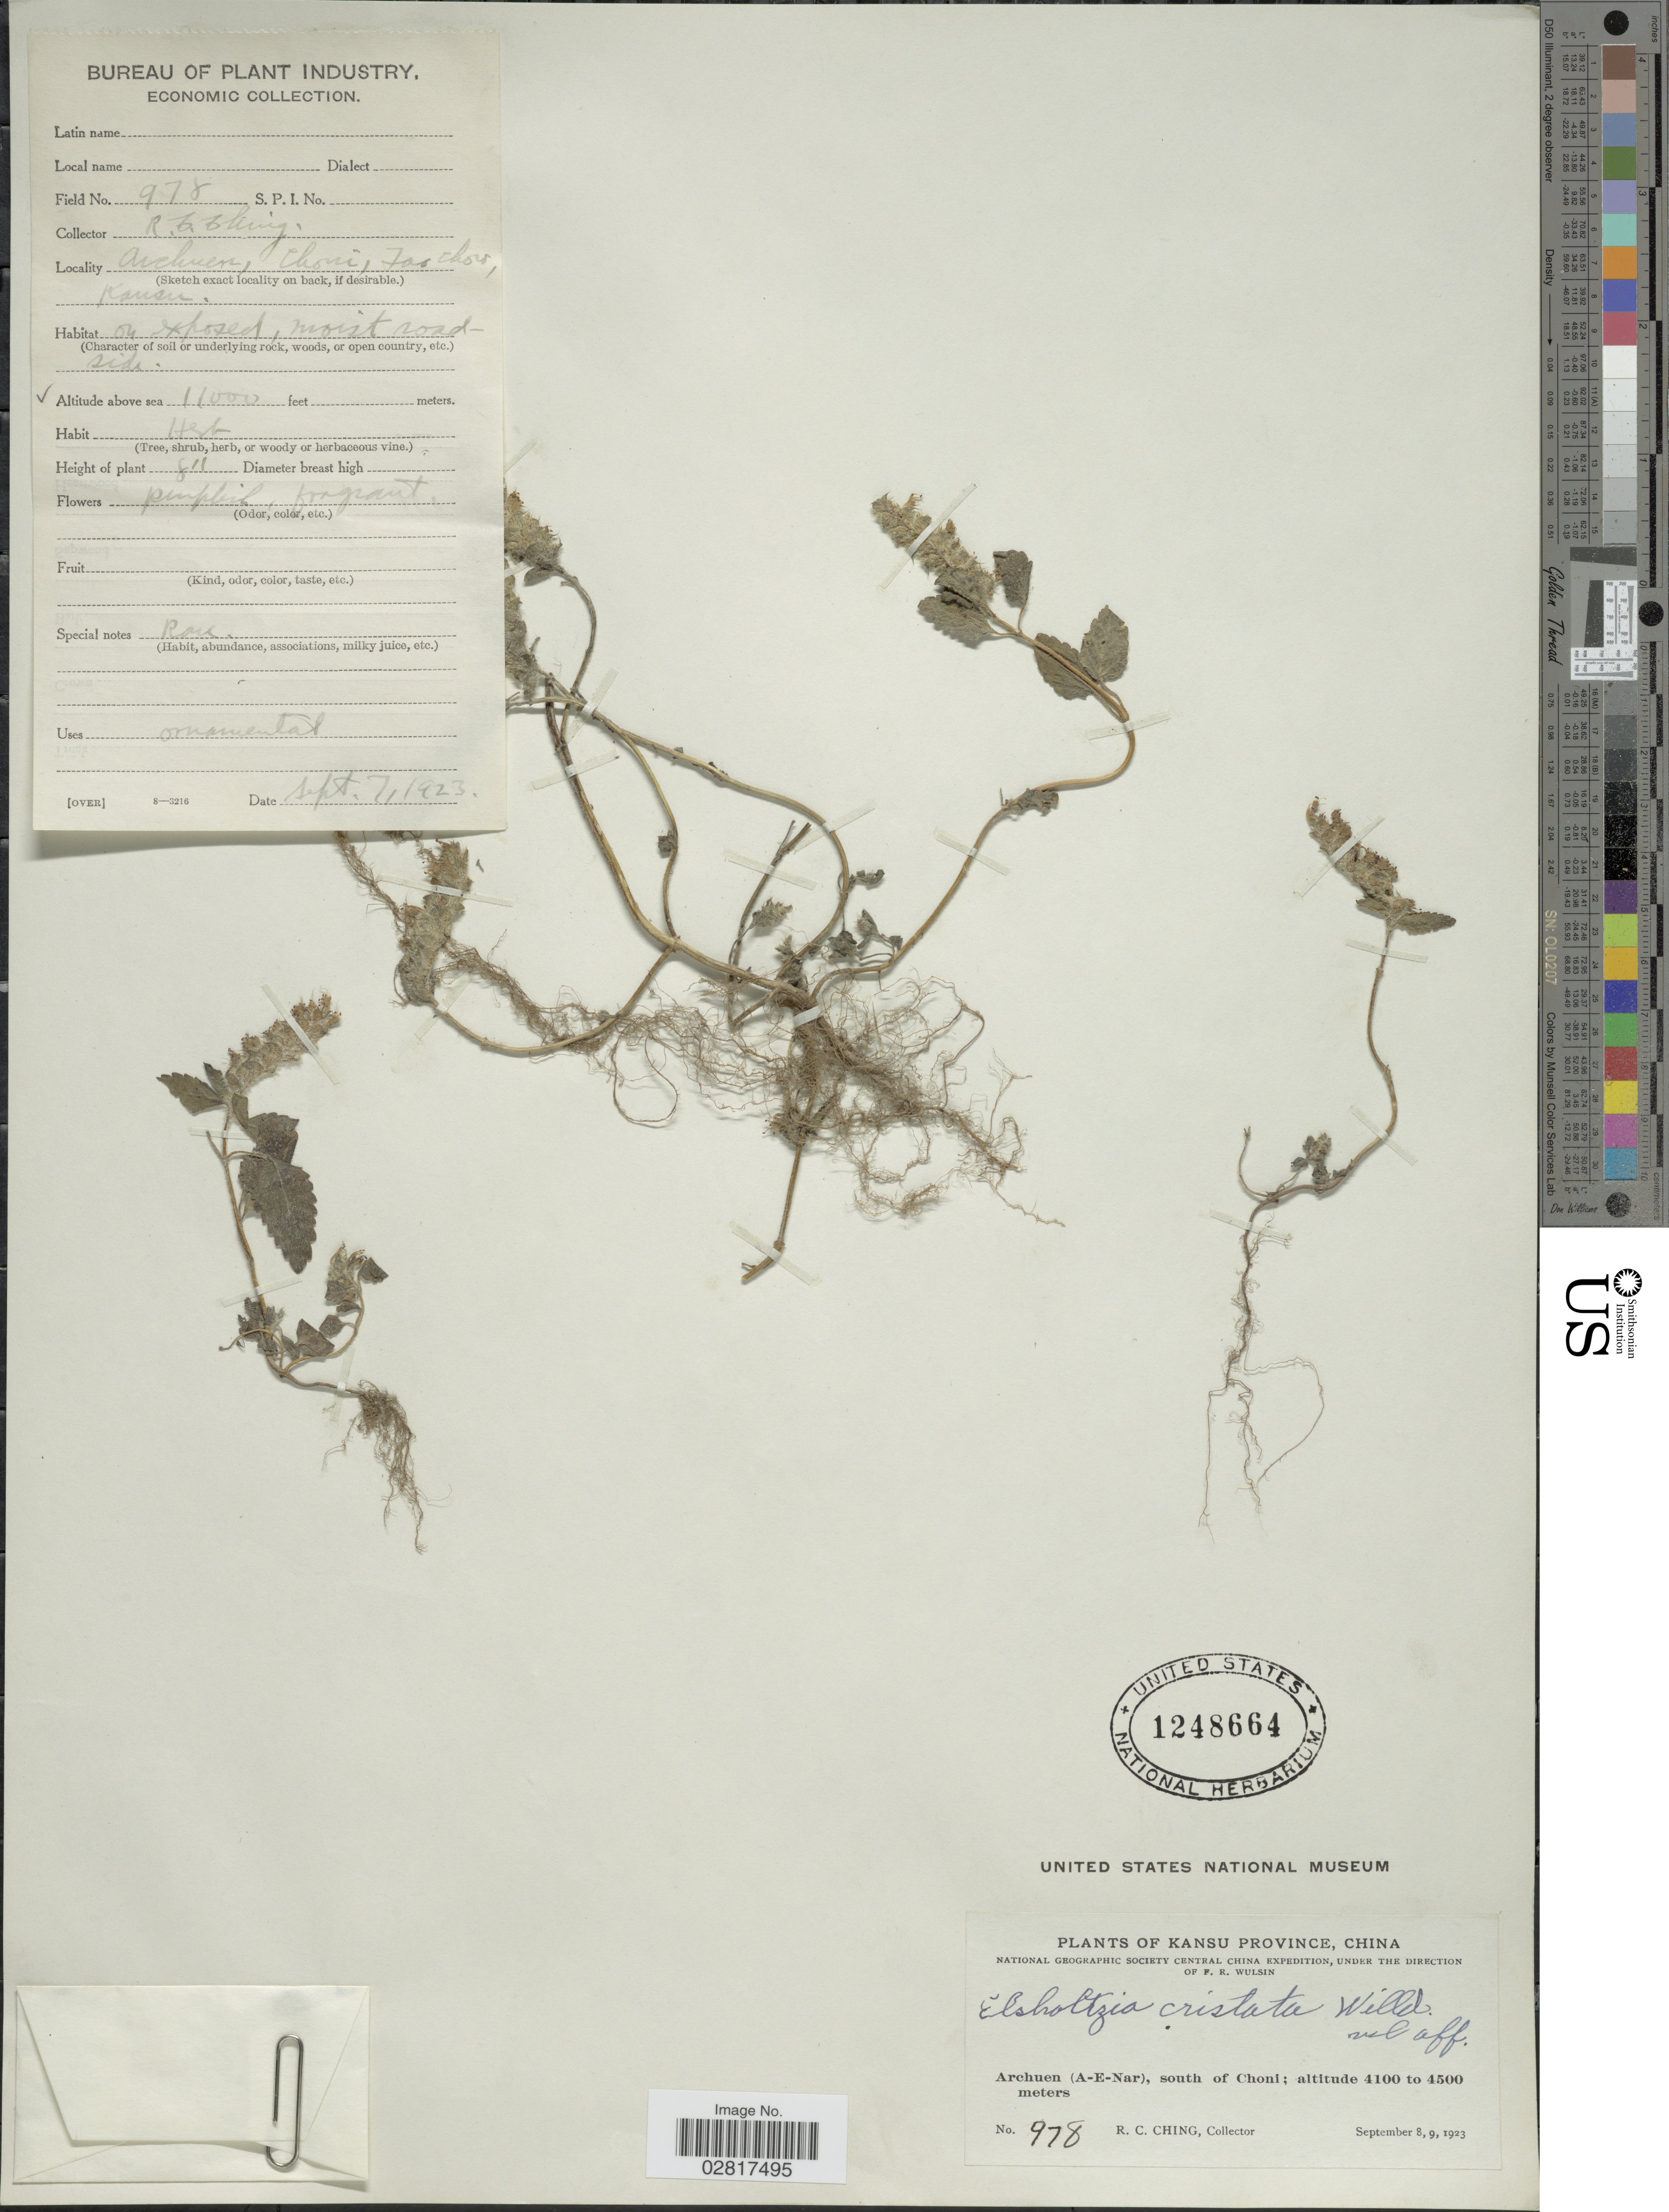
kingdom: Plantae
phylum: Tracheophyta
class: Magnoliopsida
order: Lamiales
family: Lamiaceae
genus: Elsholtzia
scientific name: Elsholtzia patrinii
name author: (Lepech.) Garcke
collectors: R. C. Ching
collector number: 978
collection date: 1923-09-07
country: China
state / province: Gansu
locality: Kansu Province, Archuen (A-E-Nar), south of Choni.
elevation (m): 3353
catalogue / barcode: US 1248664